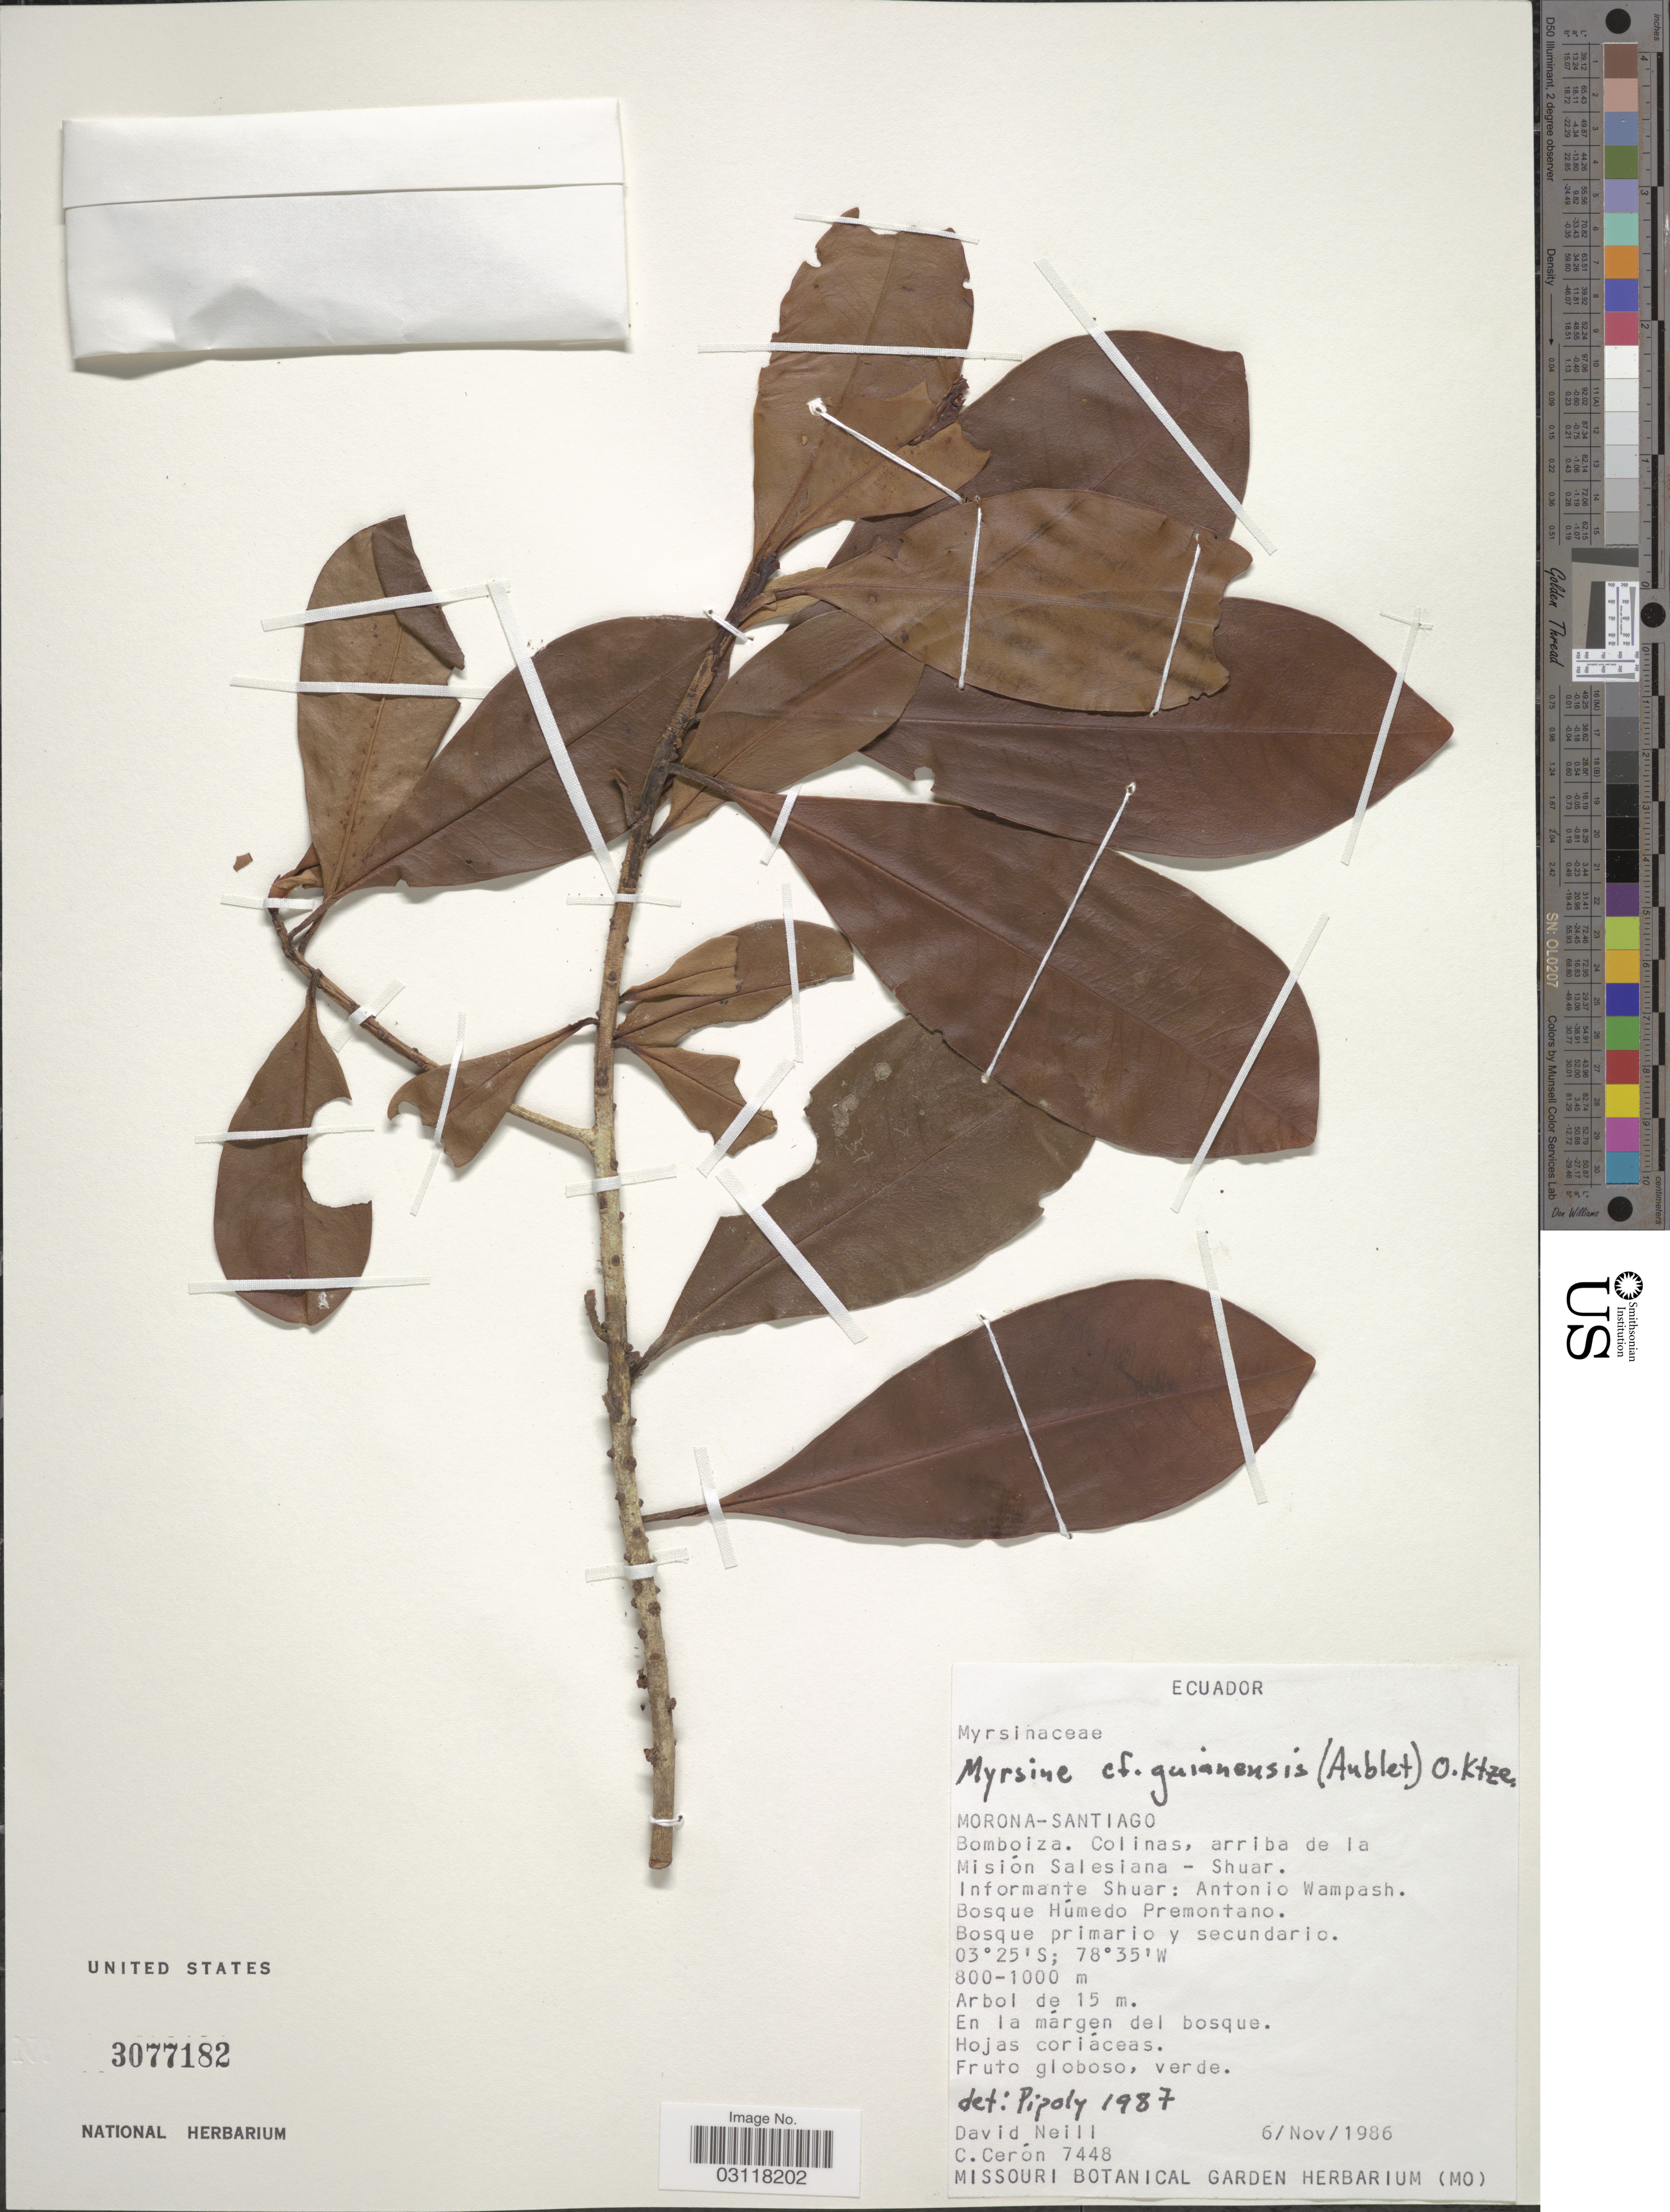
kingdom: Plantae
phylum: Tracheophyta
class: Magnoliopsida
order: Ericales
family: Primulaceae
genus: Rapanea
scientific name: Rapanea guianensis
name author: Aubl.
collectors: D. Neill & C. E. Cerón M.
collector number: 7448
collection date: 1986-11-06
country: Ecuador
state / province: Morona-Santiago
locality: Bomboiza. Colinas, arriba de la Misión Salesiana - Shuar. Informante Shuar: Antonio Wampash.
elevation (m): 800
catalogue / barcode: US 3077182